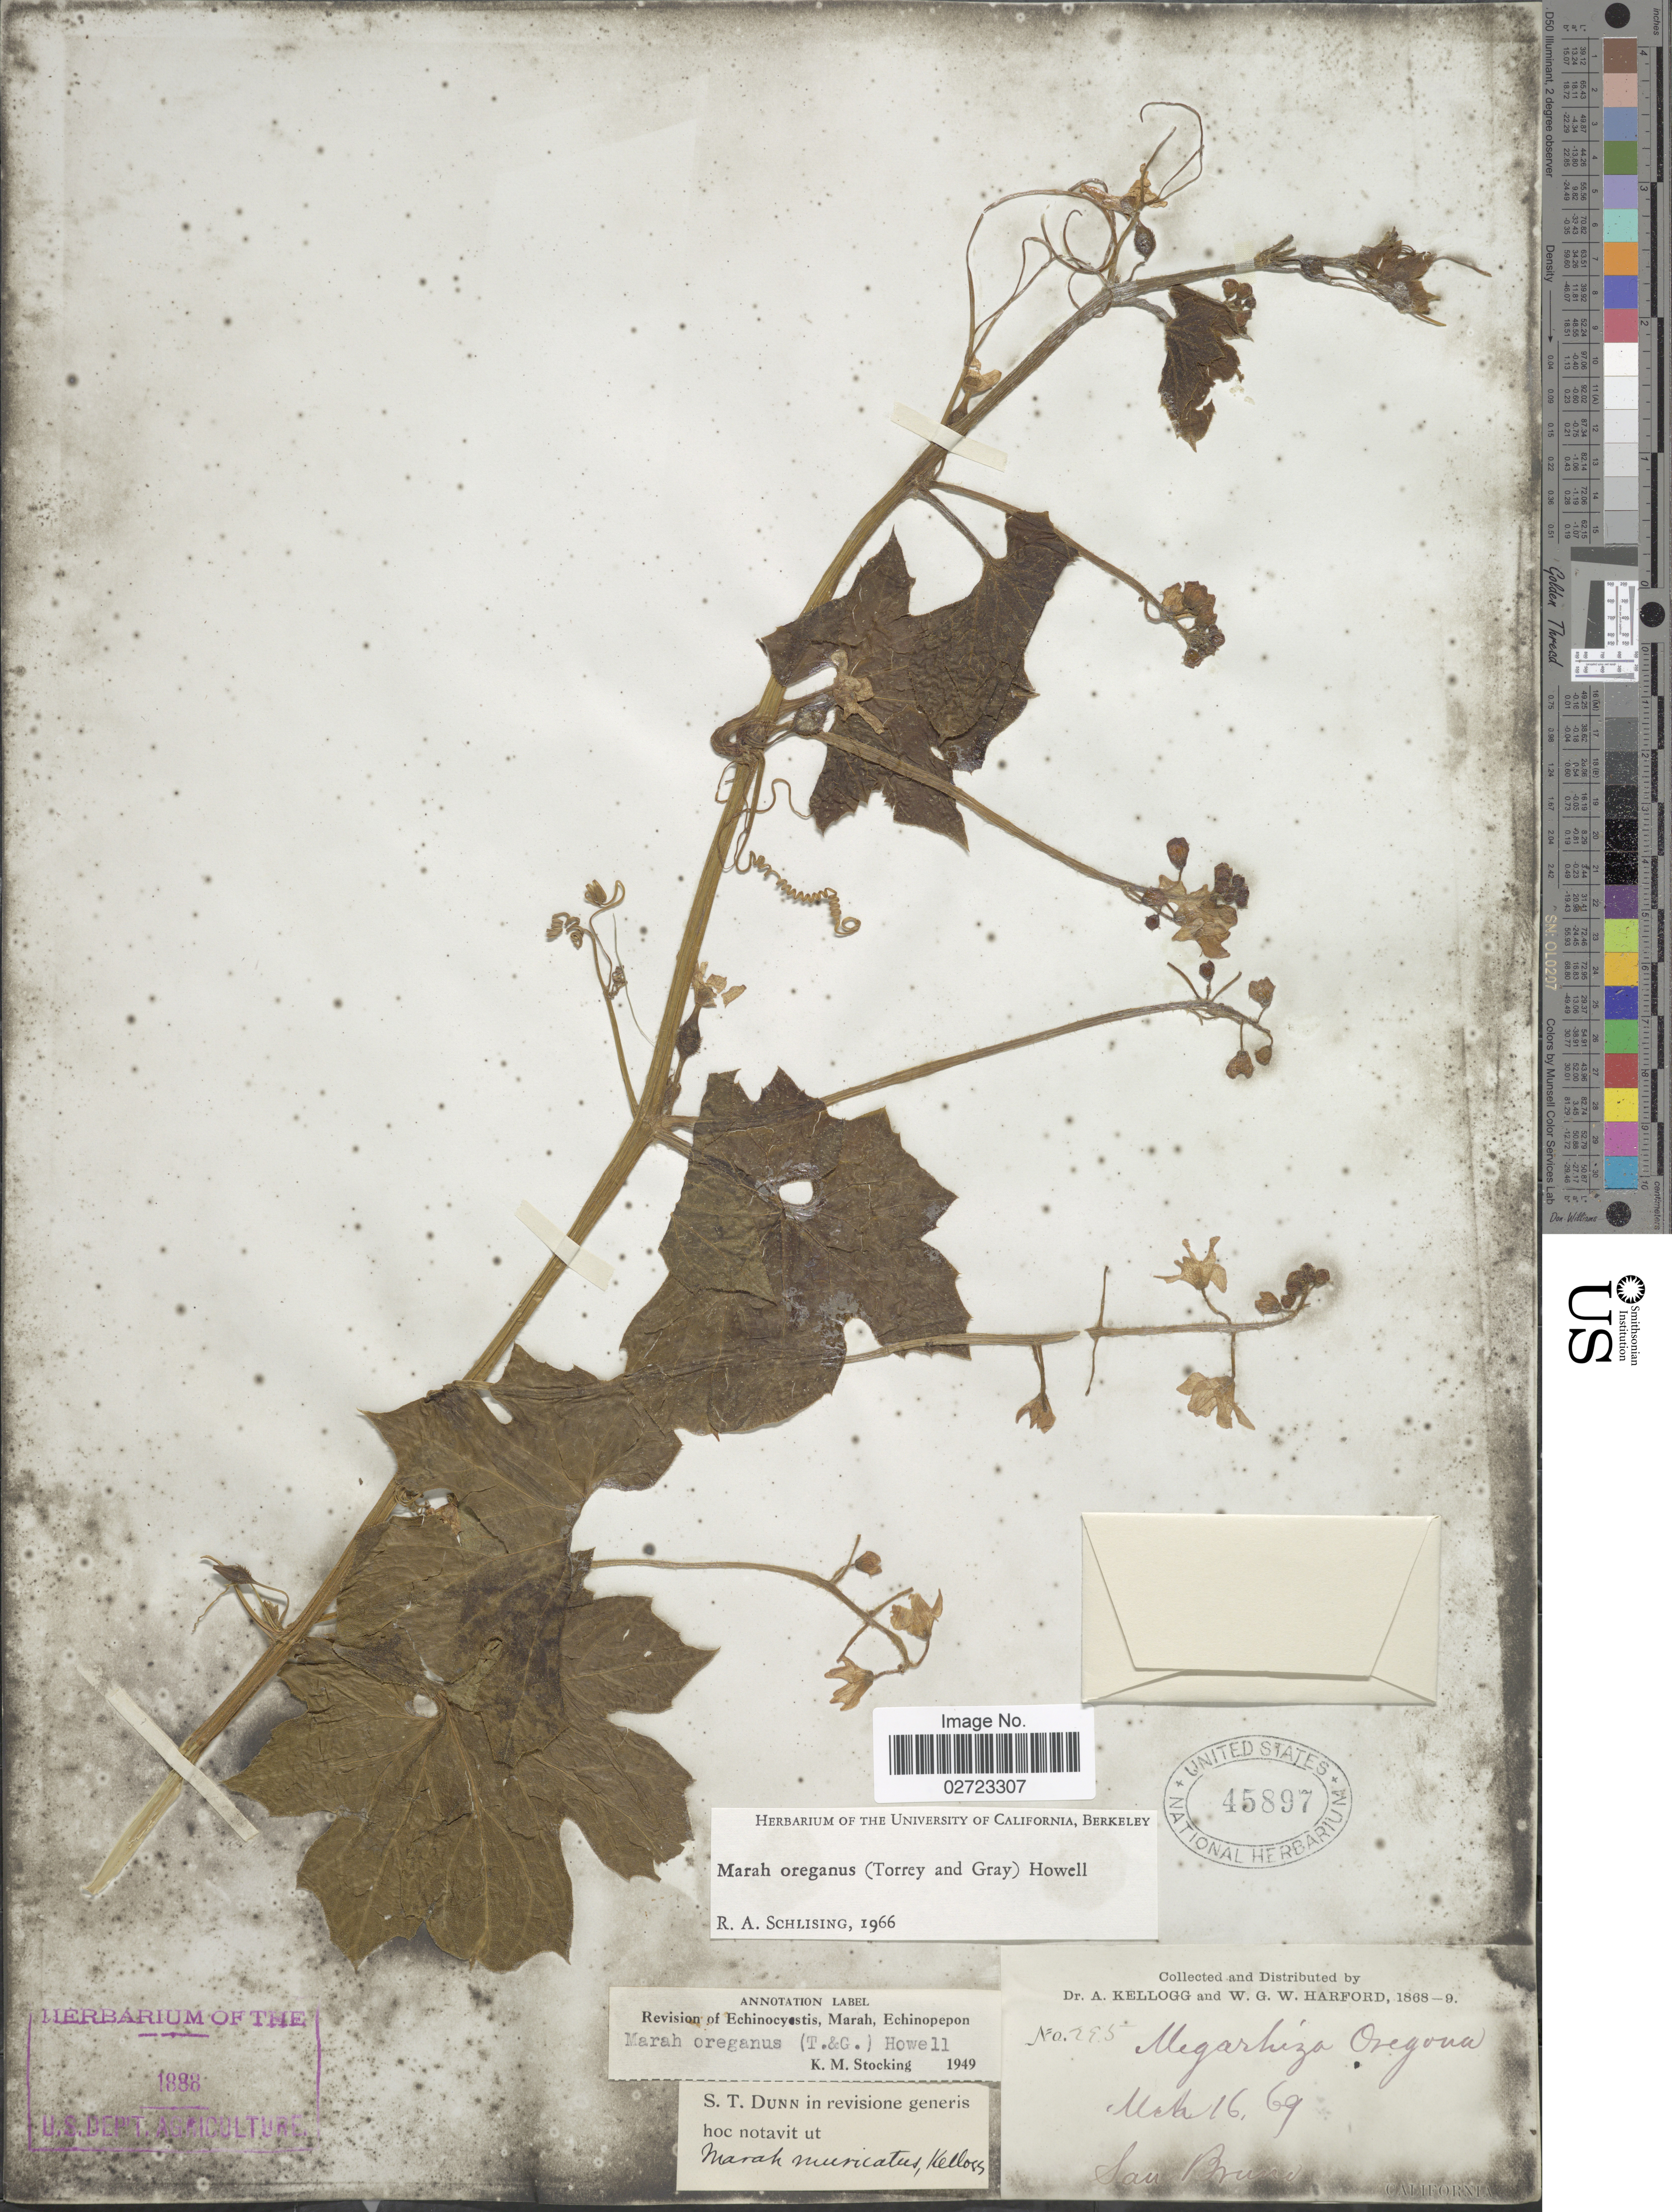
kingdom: Plantae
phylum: Tracheophyta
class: Magnoliopsida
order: Cucurbitales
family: Cucurbitaceae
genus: Marah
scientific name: Marah oregana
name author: (Torr. & A. Gray) Howell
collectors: A. Kellogg & W. G. W. Harford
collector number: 295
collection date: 1869-03-16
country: United States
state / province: California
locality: San Bruno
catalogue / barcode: US 45897